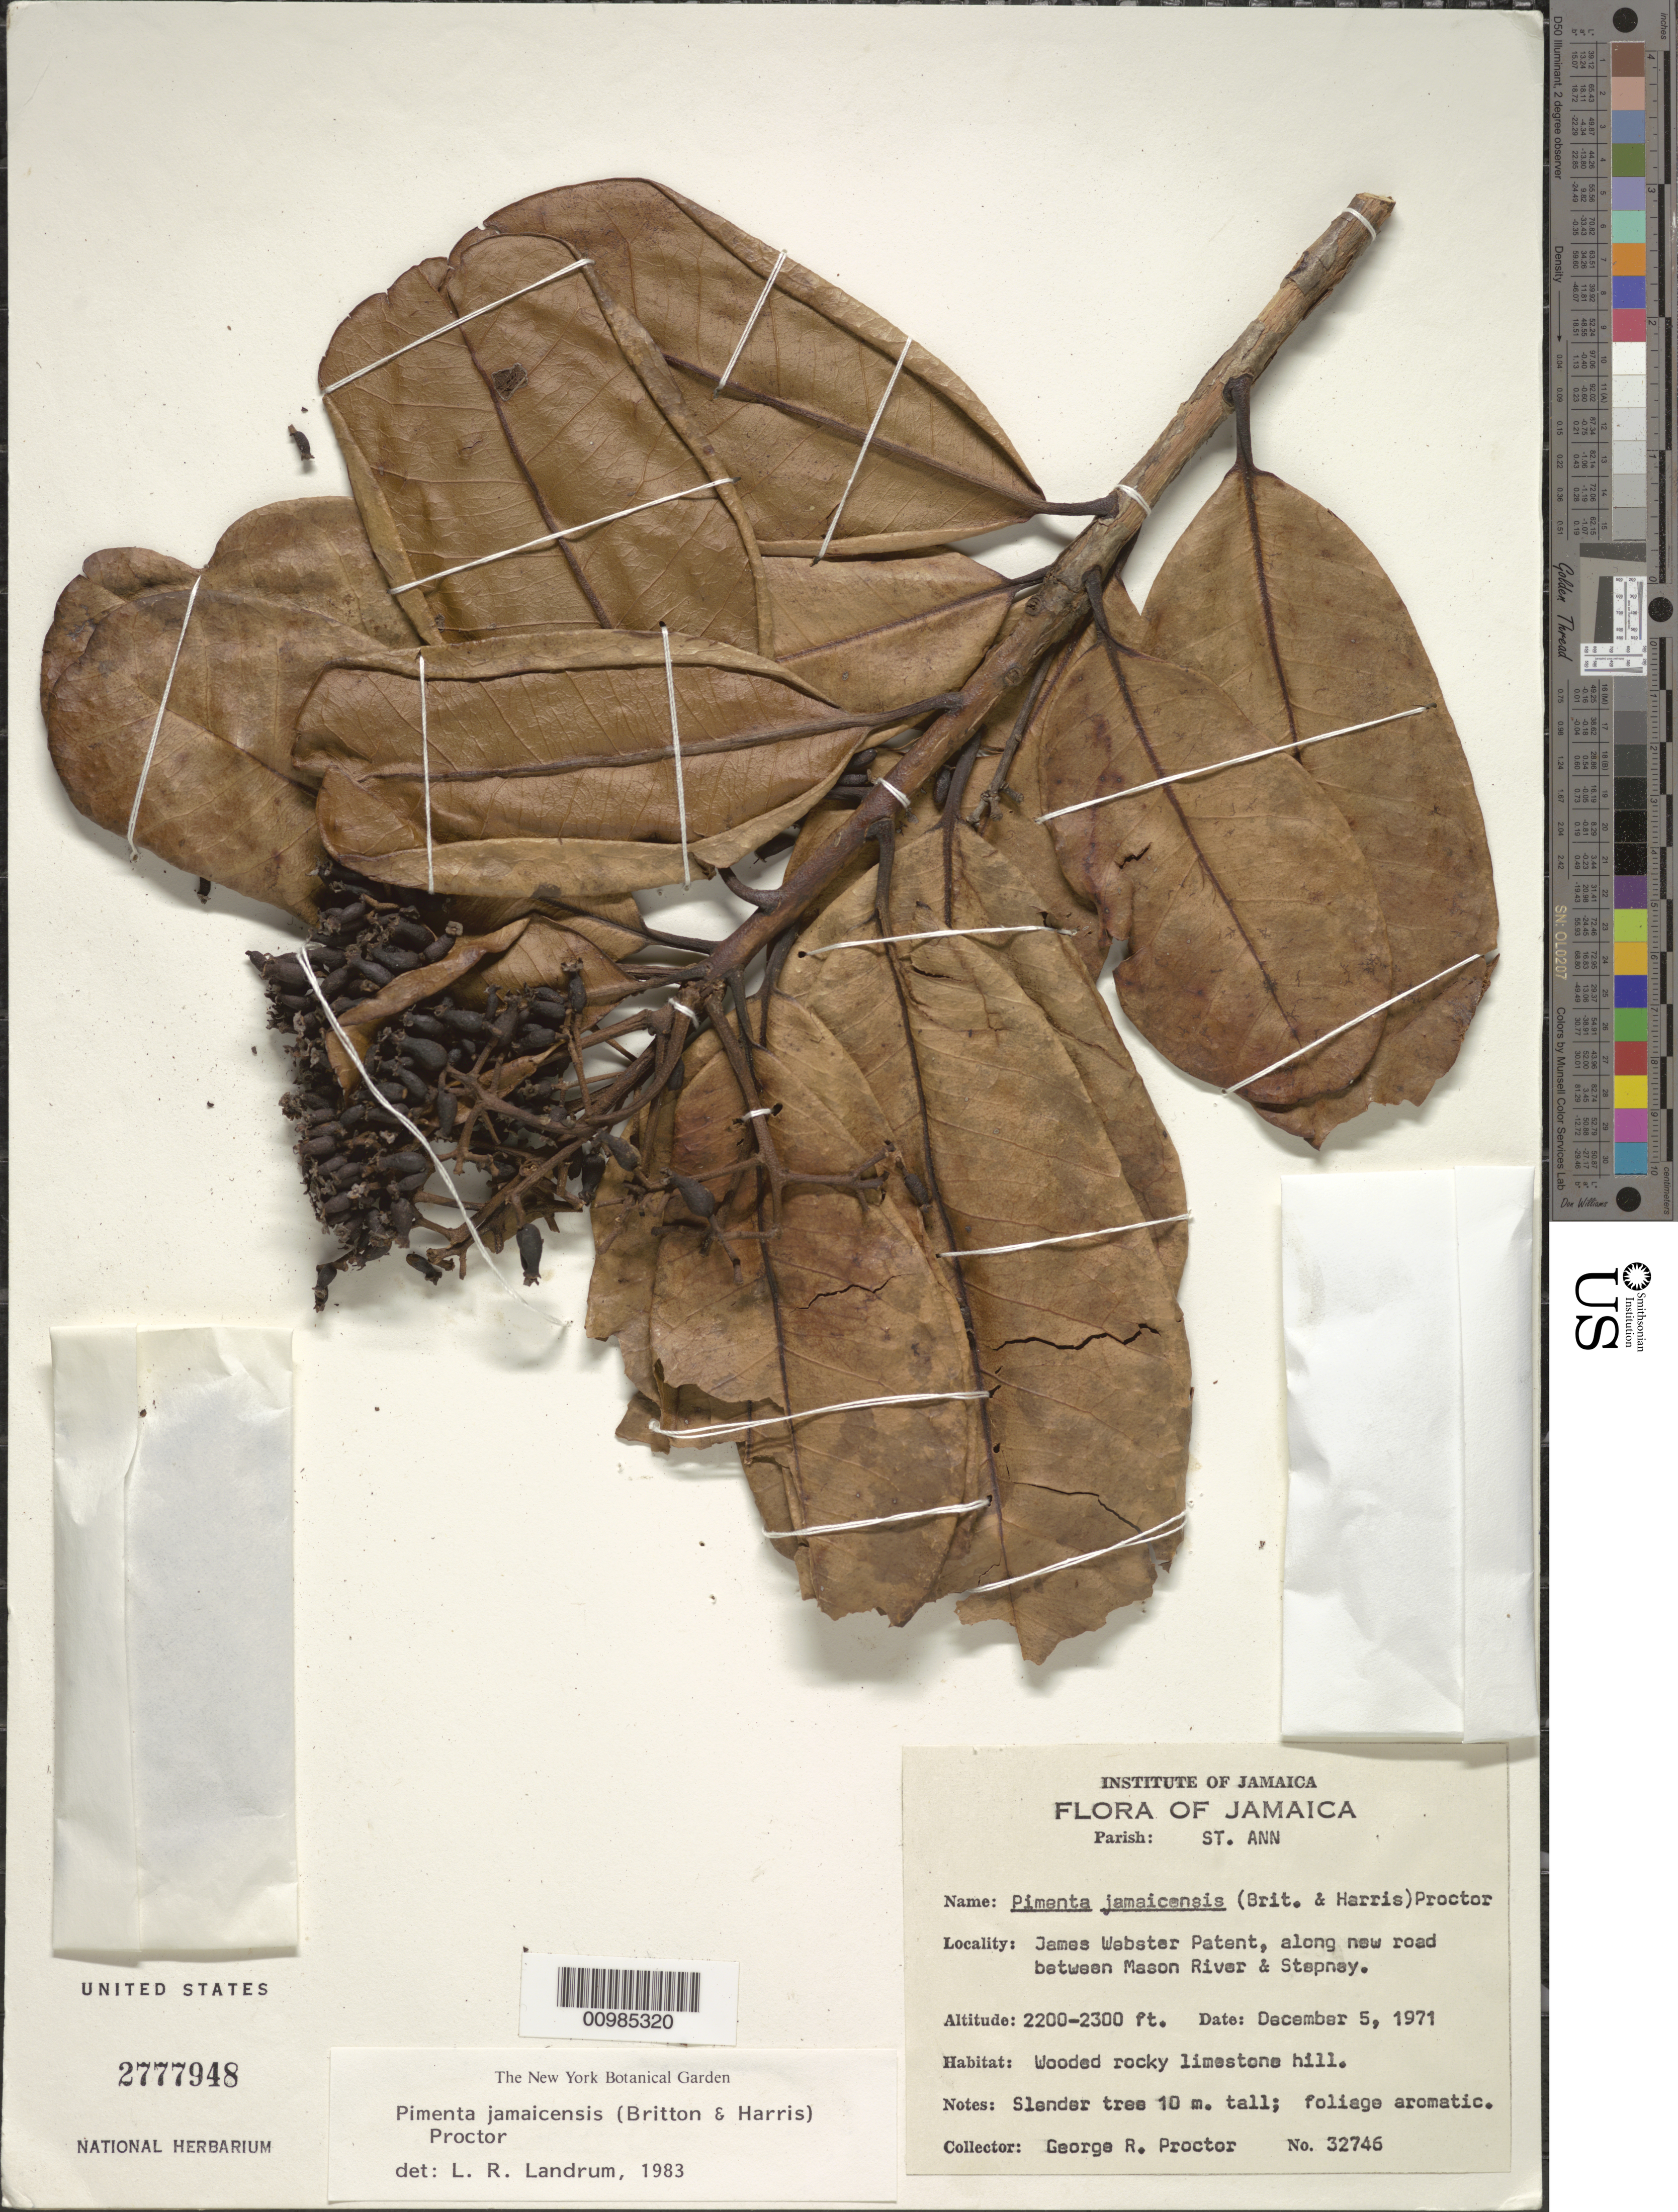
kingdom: Plantae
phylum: Tracheophyta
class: Magnoliopsida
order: Myrtales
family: Myrtaceae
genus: Pimenta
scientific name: Pimenta jamaicensis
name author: (Britton & Harris) Proctor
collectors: G. R. Proctor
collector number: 32746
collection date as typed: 05 Dec 1971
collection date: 1971-12-05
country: Jamaica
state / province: Saint Ann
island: Jamaica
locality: James Webster Patent, along new road between Mason River and Stepney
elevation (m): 671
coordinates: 0 N, 0 E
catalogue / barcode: US 2777948